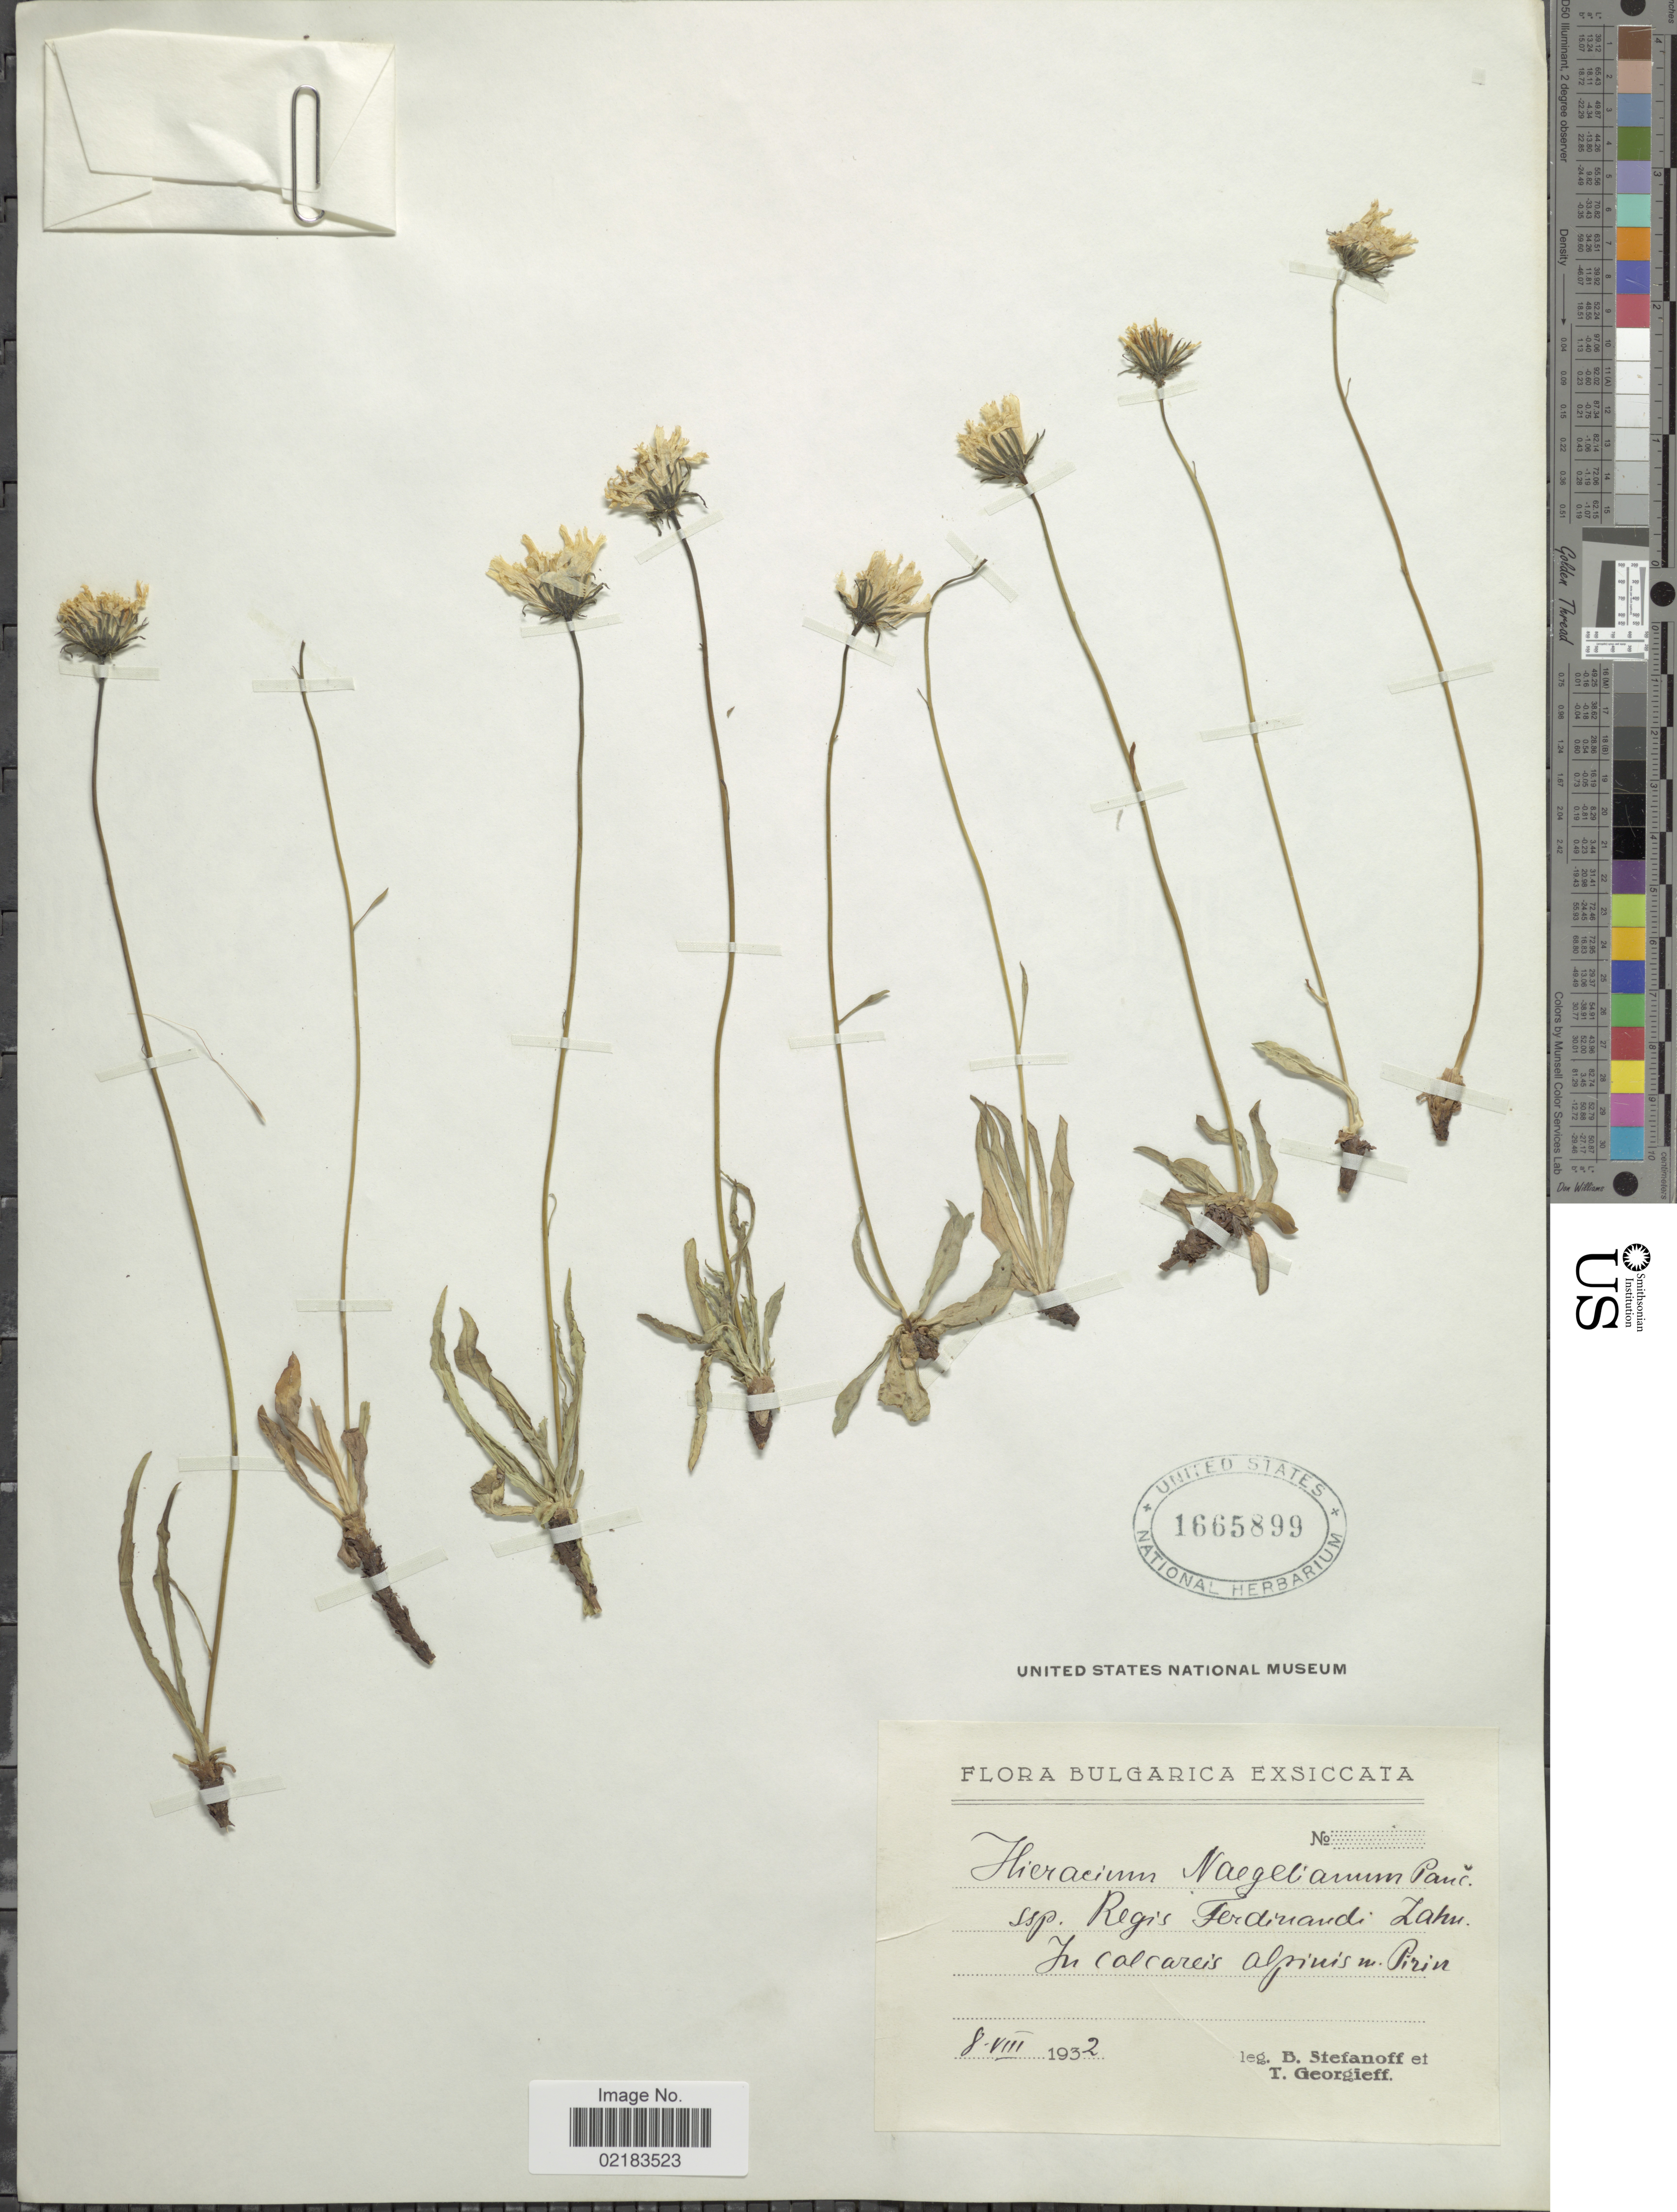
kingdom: Plantae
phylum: Tracheophyta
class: Magnoliopsida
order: Asterales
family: Asteraceae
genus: Hieracium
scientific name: Hieracium naegelianum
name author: Pančić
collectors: B. Stefanoff & T. Georgieff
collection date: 1932-03-08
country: Bulgaria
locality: Regis Ferdinandi Zahu, in calcareis alpiuis m. Pirin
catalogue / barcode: US 1665899